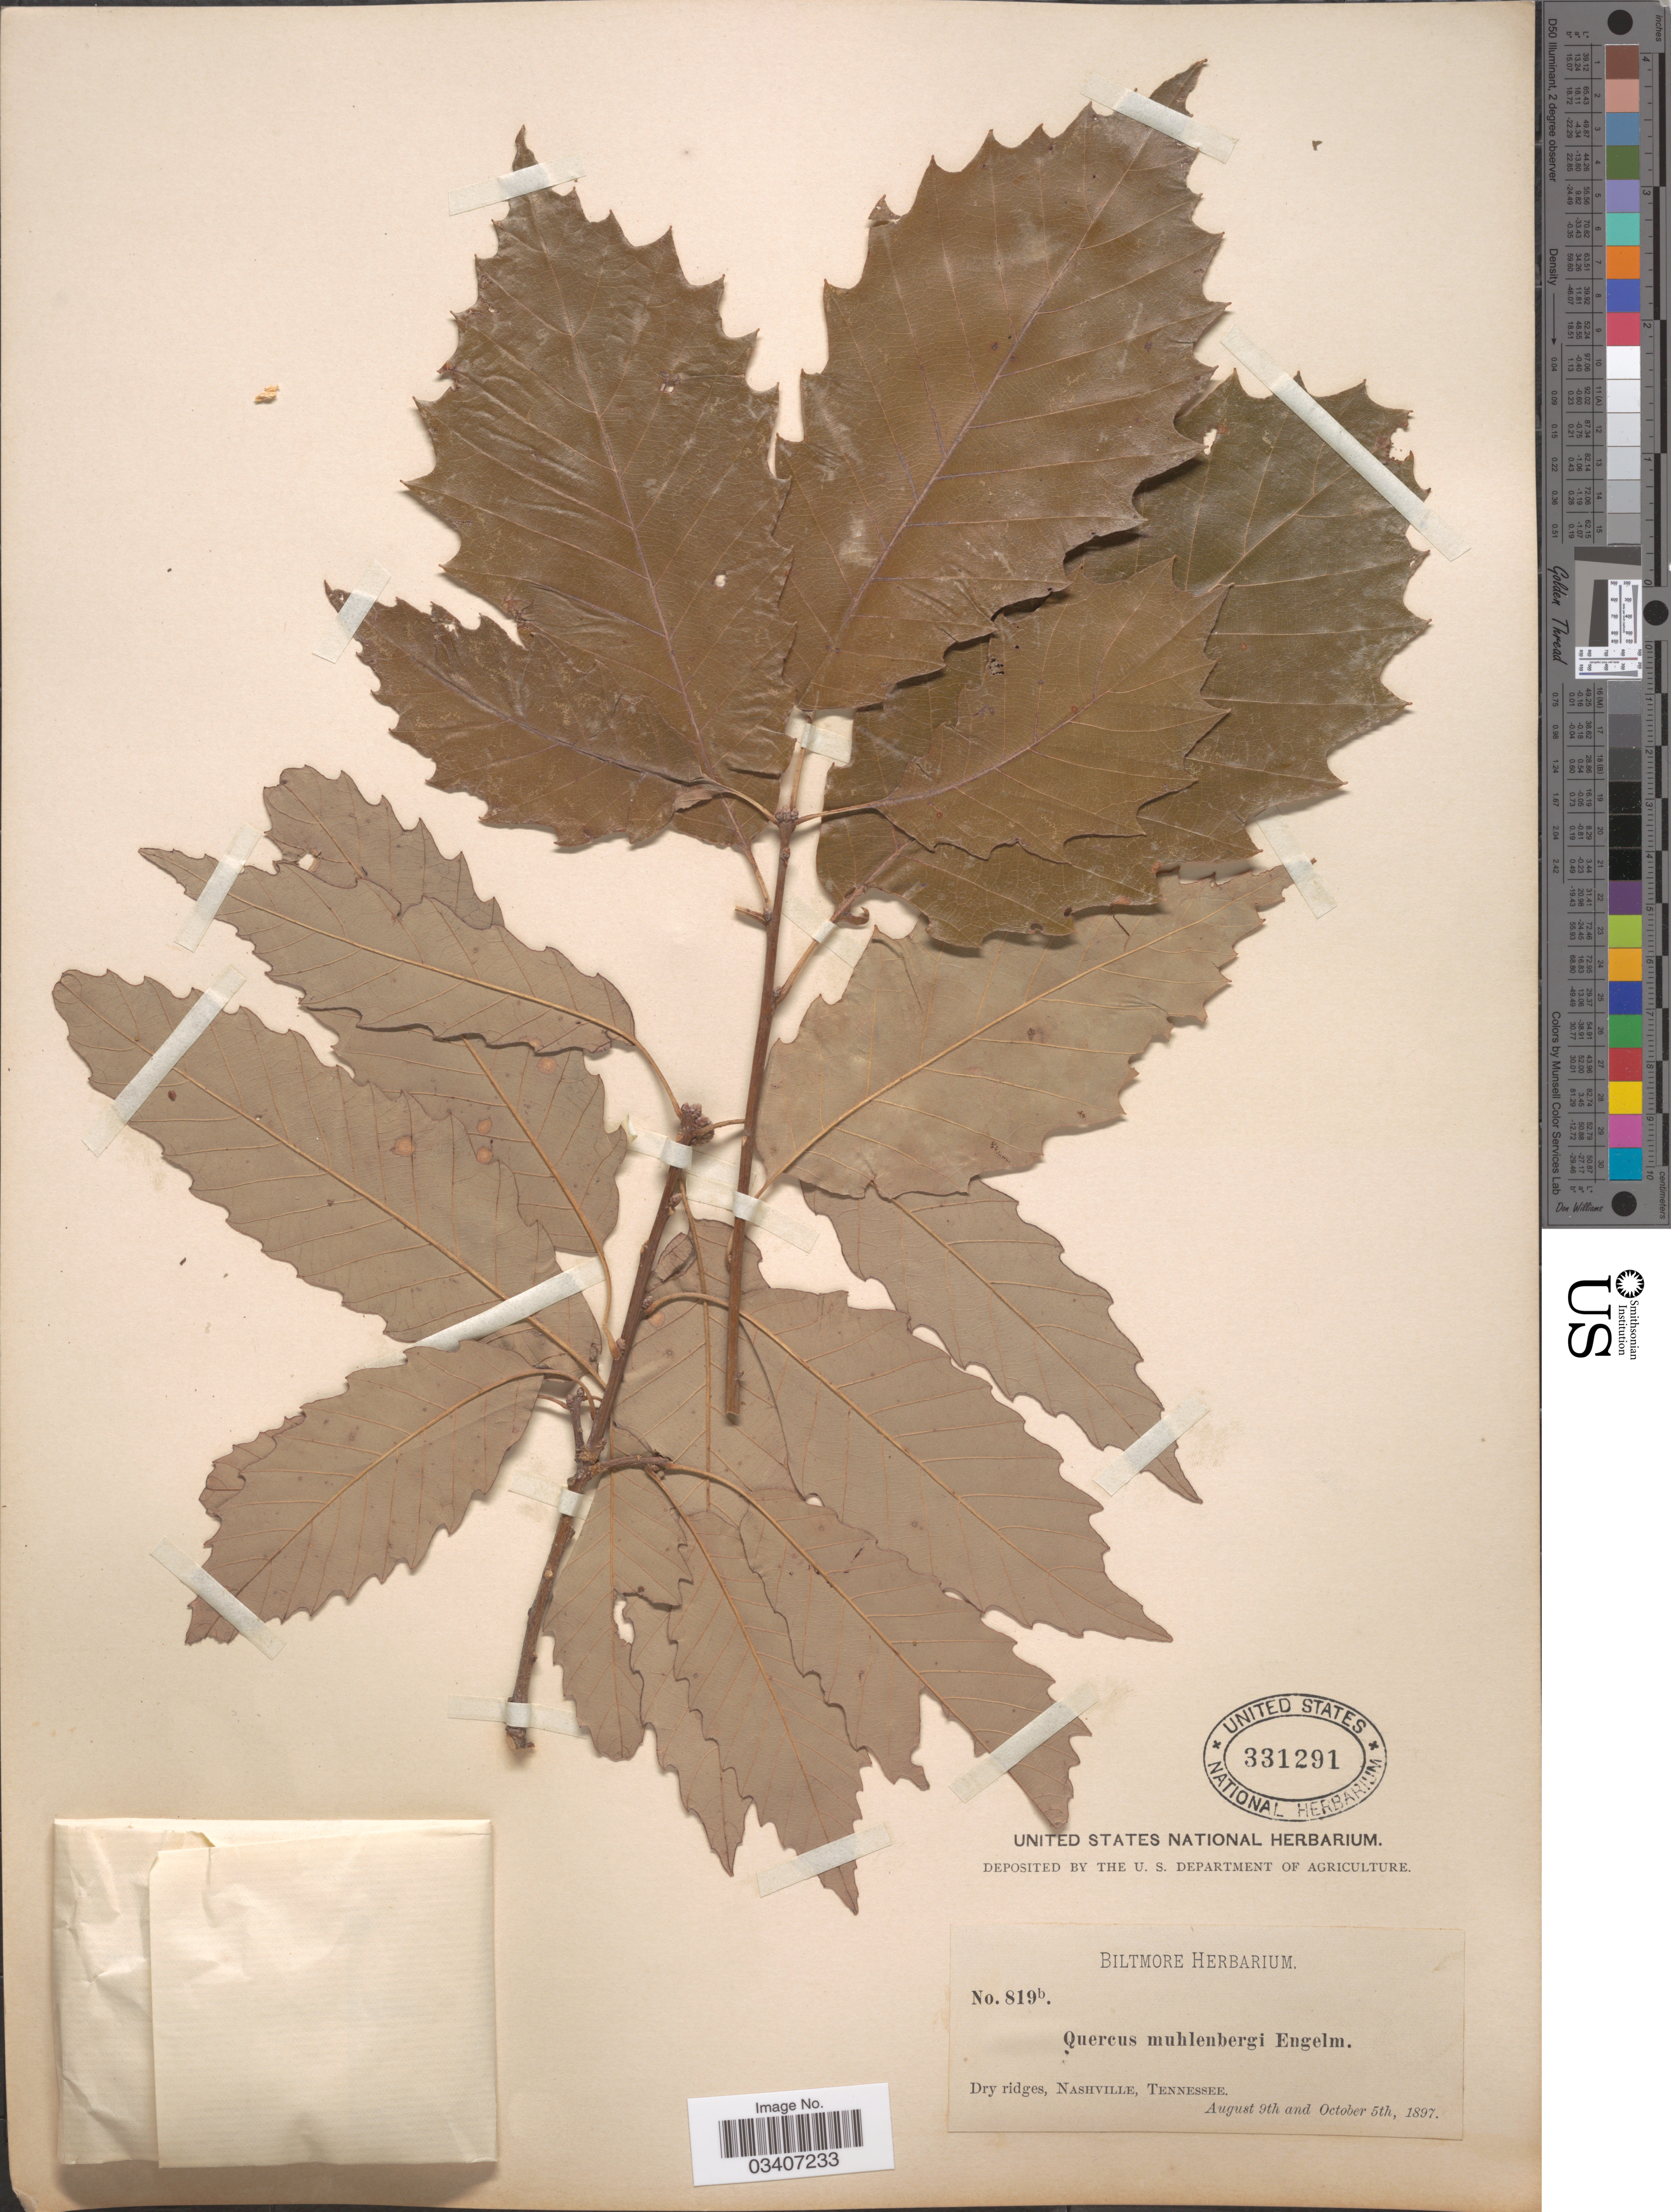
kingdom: Plantae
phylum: Tracheophyta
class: Magnoliopsida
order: Fagales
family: Fagaceae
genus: Quercus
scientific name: Quercus muehlenbergii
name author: Engelm.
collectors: ex herb. Biltmore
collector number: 819b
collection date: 1897-08-09/1897-10-05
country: United States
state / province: Tennessee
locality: Nashville.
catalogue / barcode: US 331291